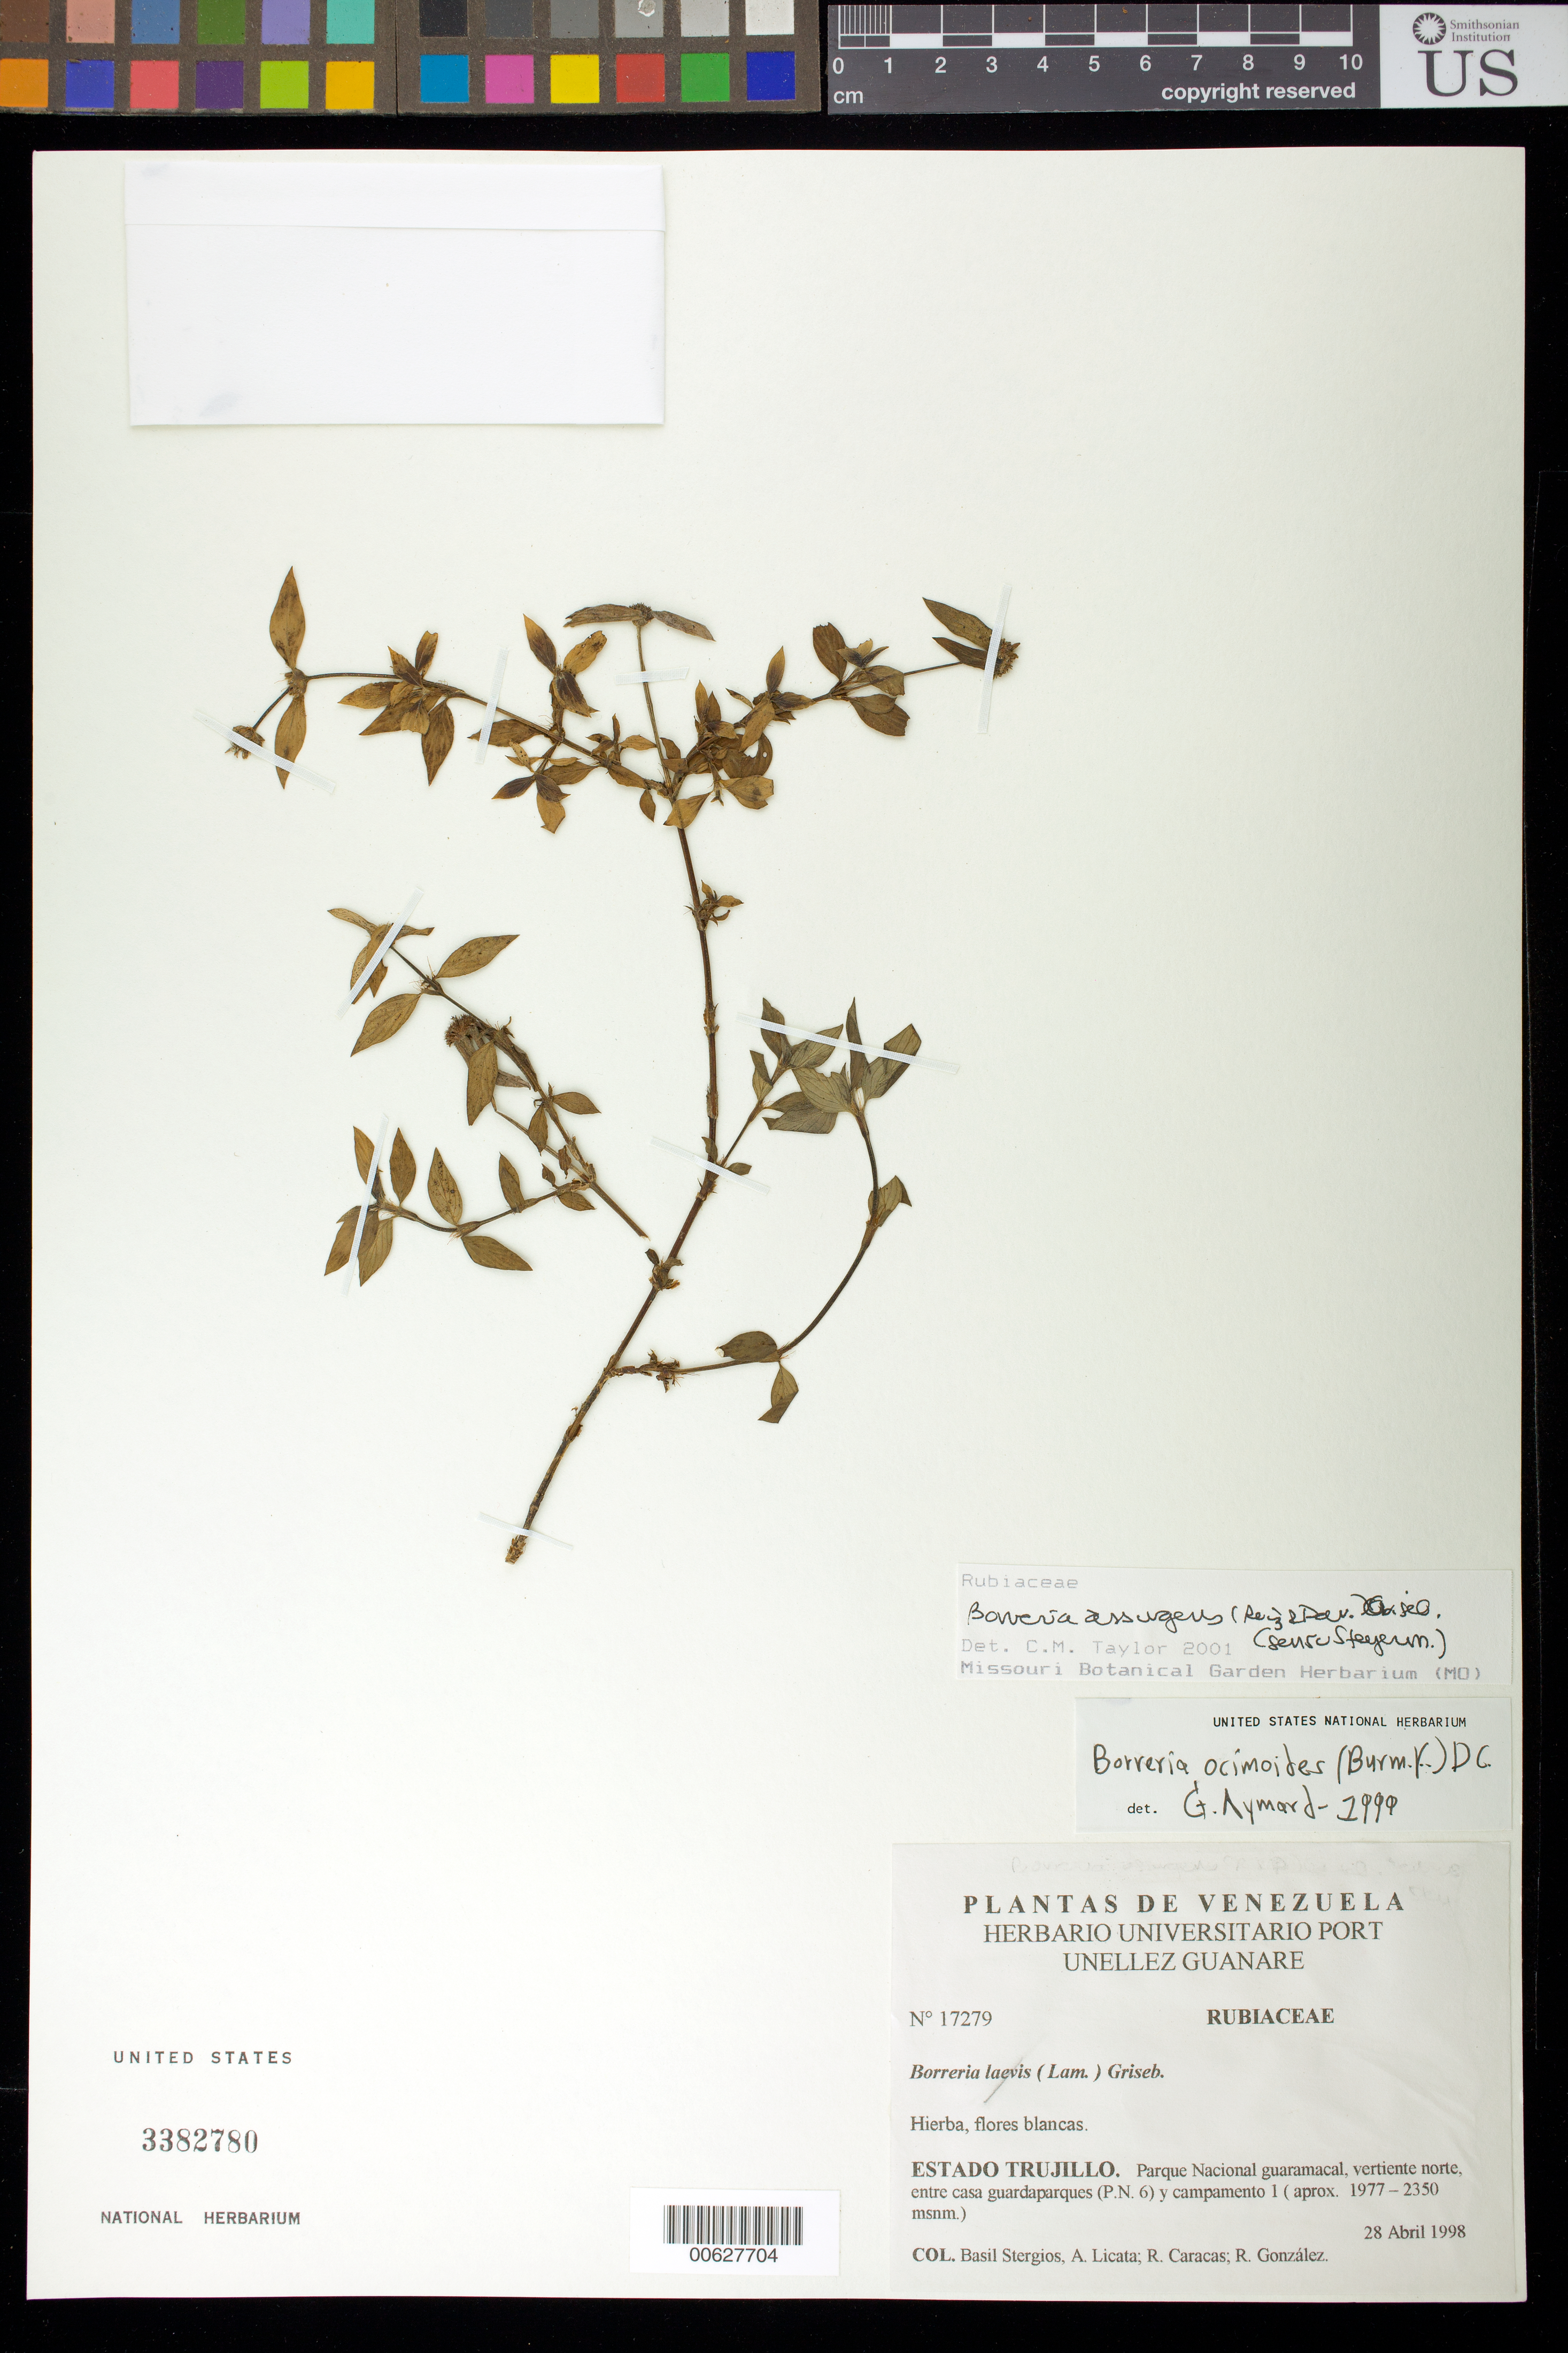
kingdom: Plantae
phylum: Tracheophyta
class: Magnoliopsida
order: Gentianales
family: Rubiaceae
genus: Borreria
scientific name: Borreria assurgens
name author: (Ruiz & Pav.) Griseb.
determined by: Taylor, Charlotte M.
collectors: B. G. Stergios, A. Licata, R. Caracas & R. González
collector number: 17279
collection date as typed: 28 Apr 1998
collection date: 1998-04-28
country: Venezuela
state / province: Trujillo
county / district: Boconó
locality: Parque Nacional Guaramacal, vertiente N, entre casa guardaparques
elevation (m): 1977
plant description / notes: NY, PORT, US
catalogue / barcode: US 3382780